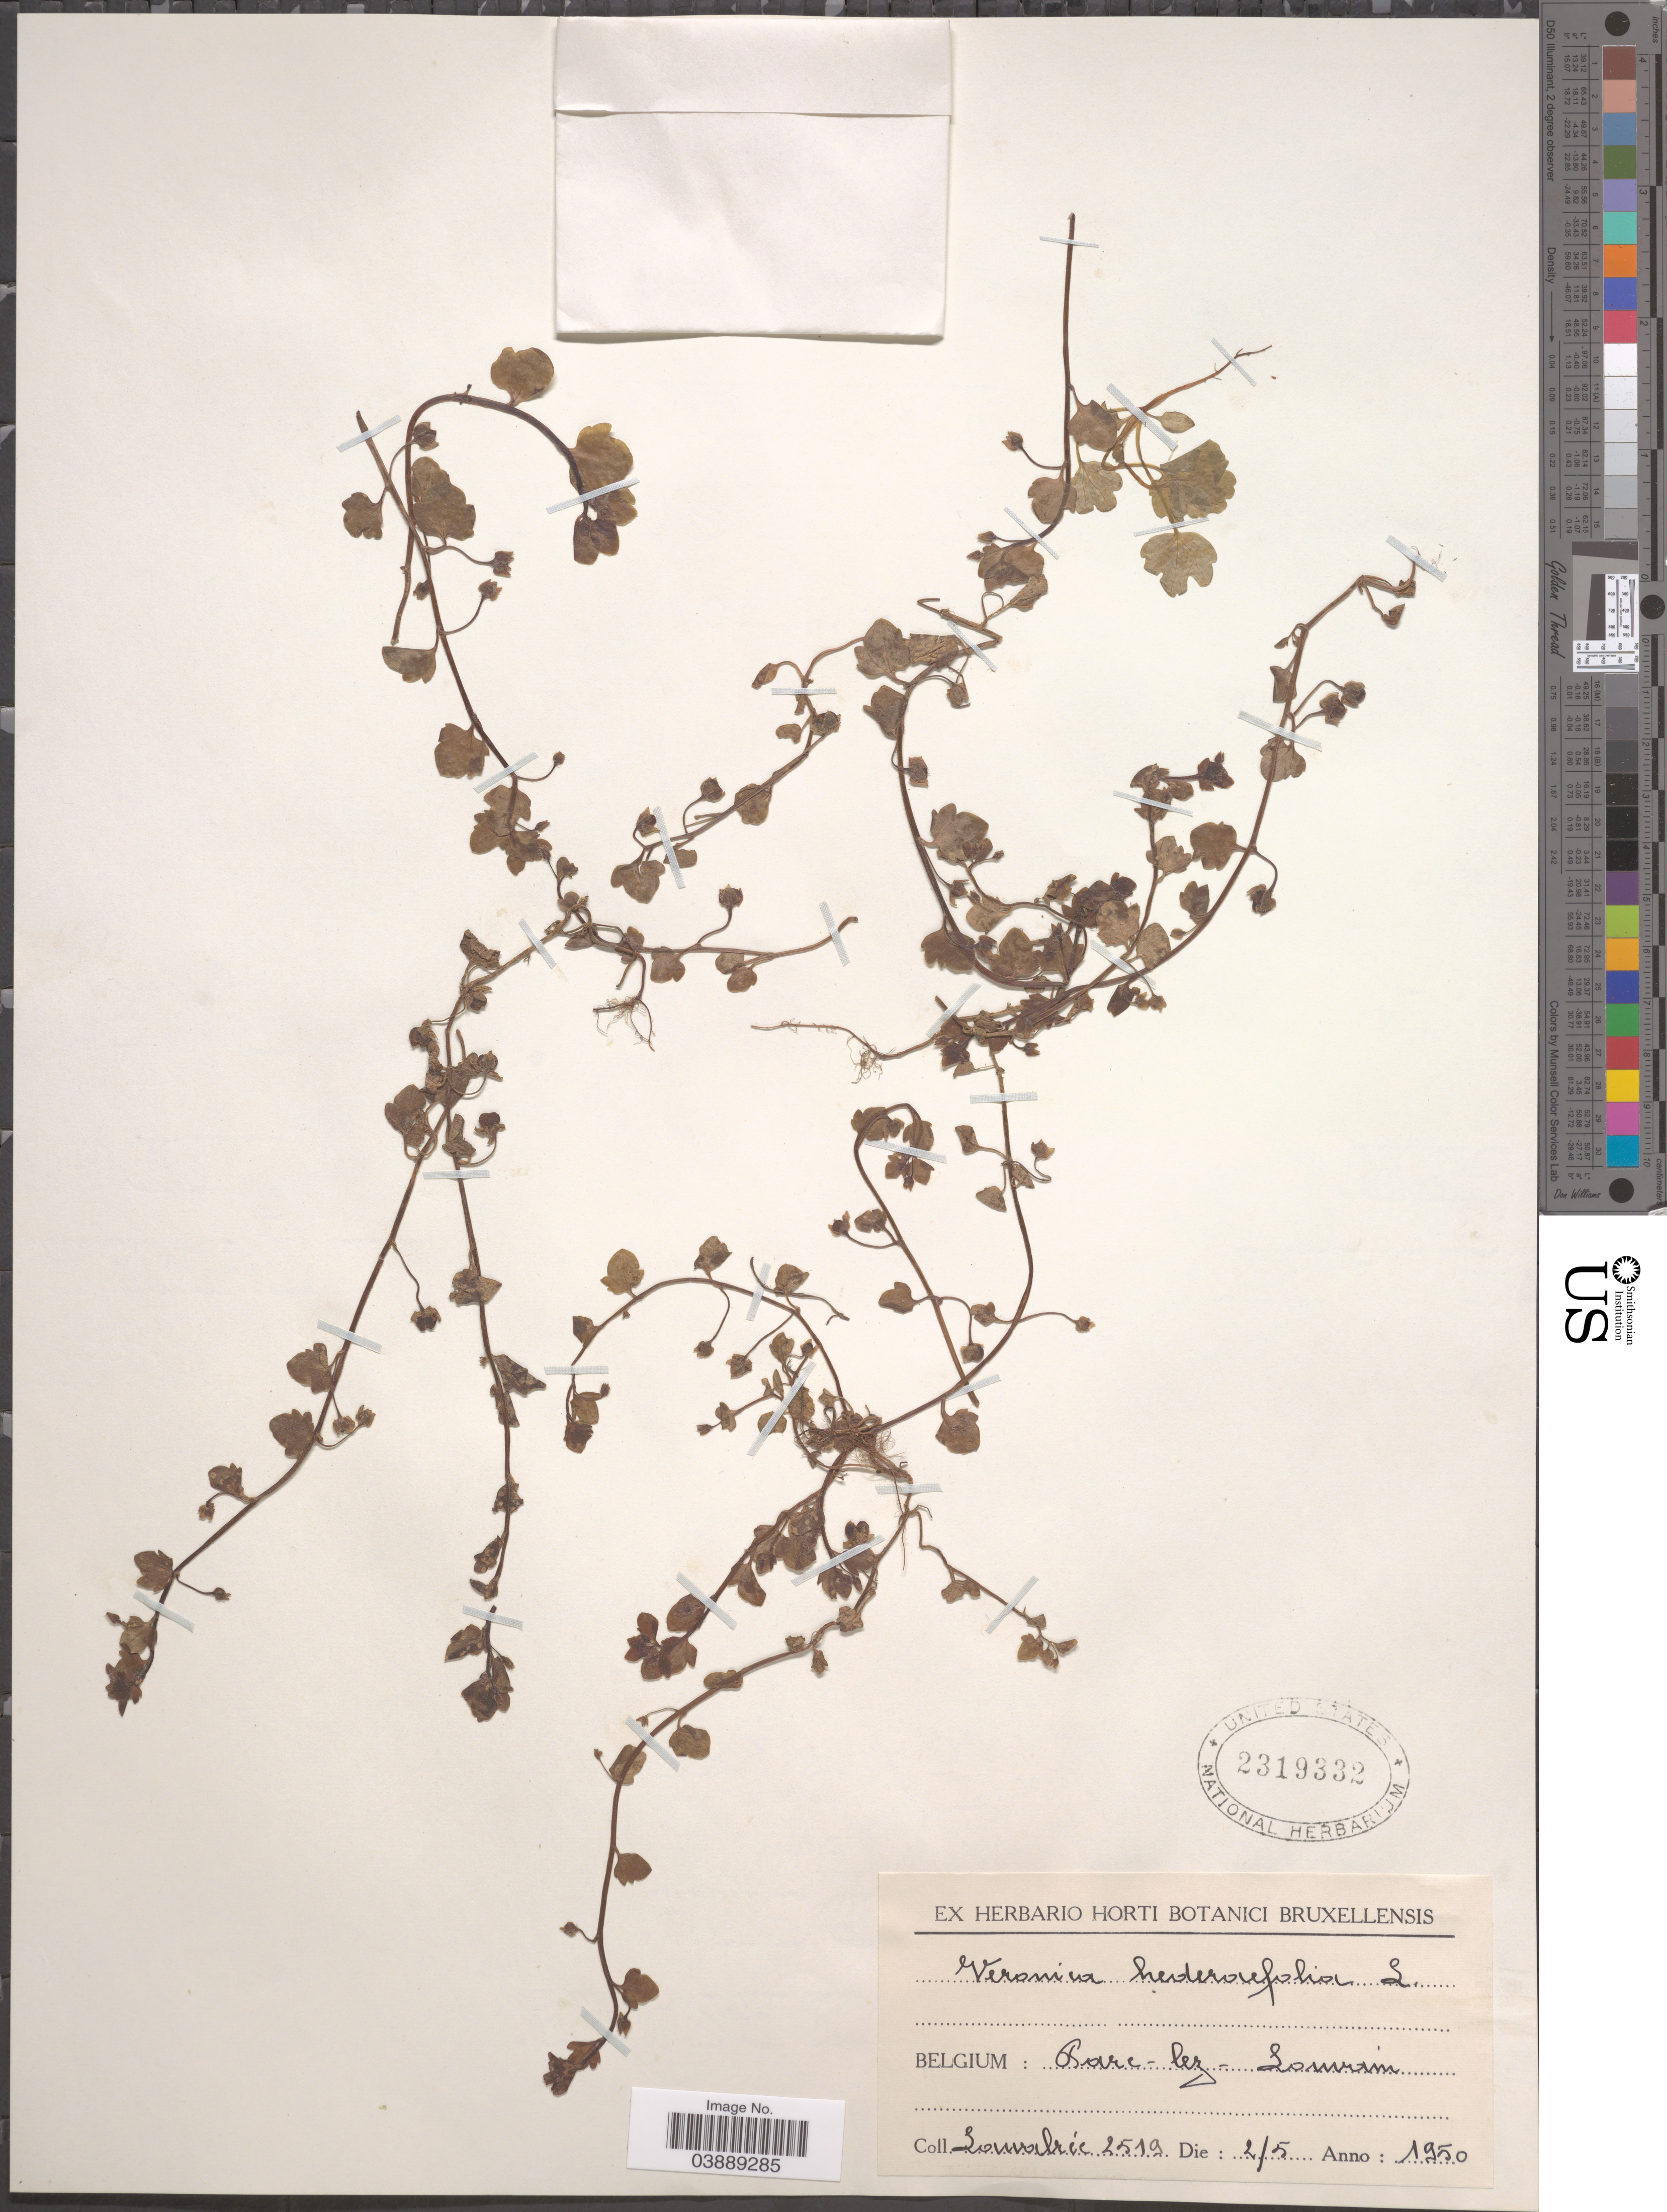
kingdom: Plantae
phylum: Tracheophyta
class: Magnoliopsida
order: Lamiales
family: Plantaginaceae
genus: Veronica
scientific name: Veronica hederifolia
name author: L.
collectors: Lawalrée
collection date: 1950-05-02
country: Belgium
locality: Rare-lez-Lomrim. [interpreted]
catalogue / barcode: US 2319332